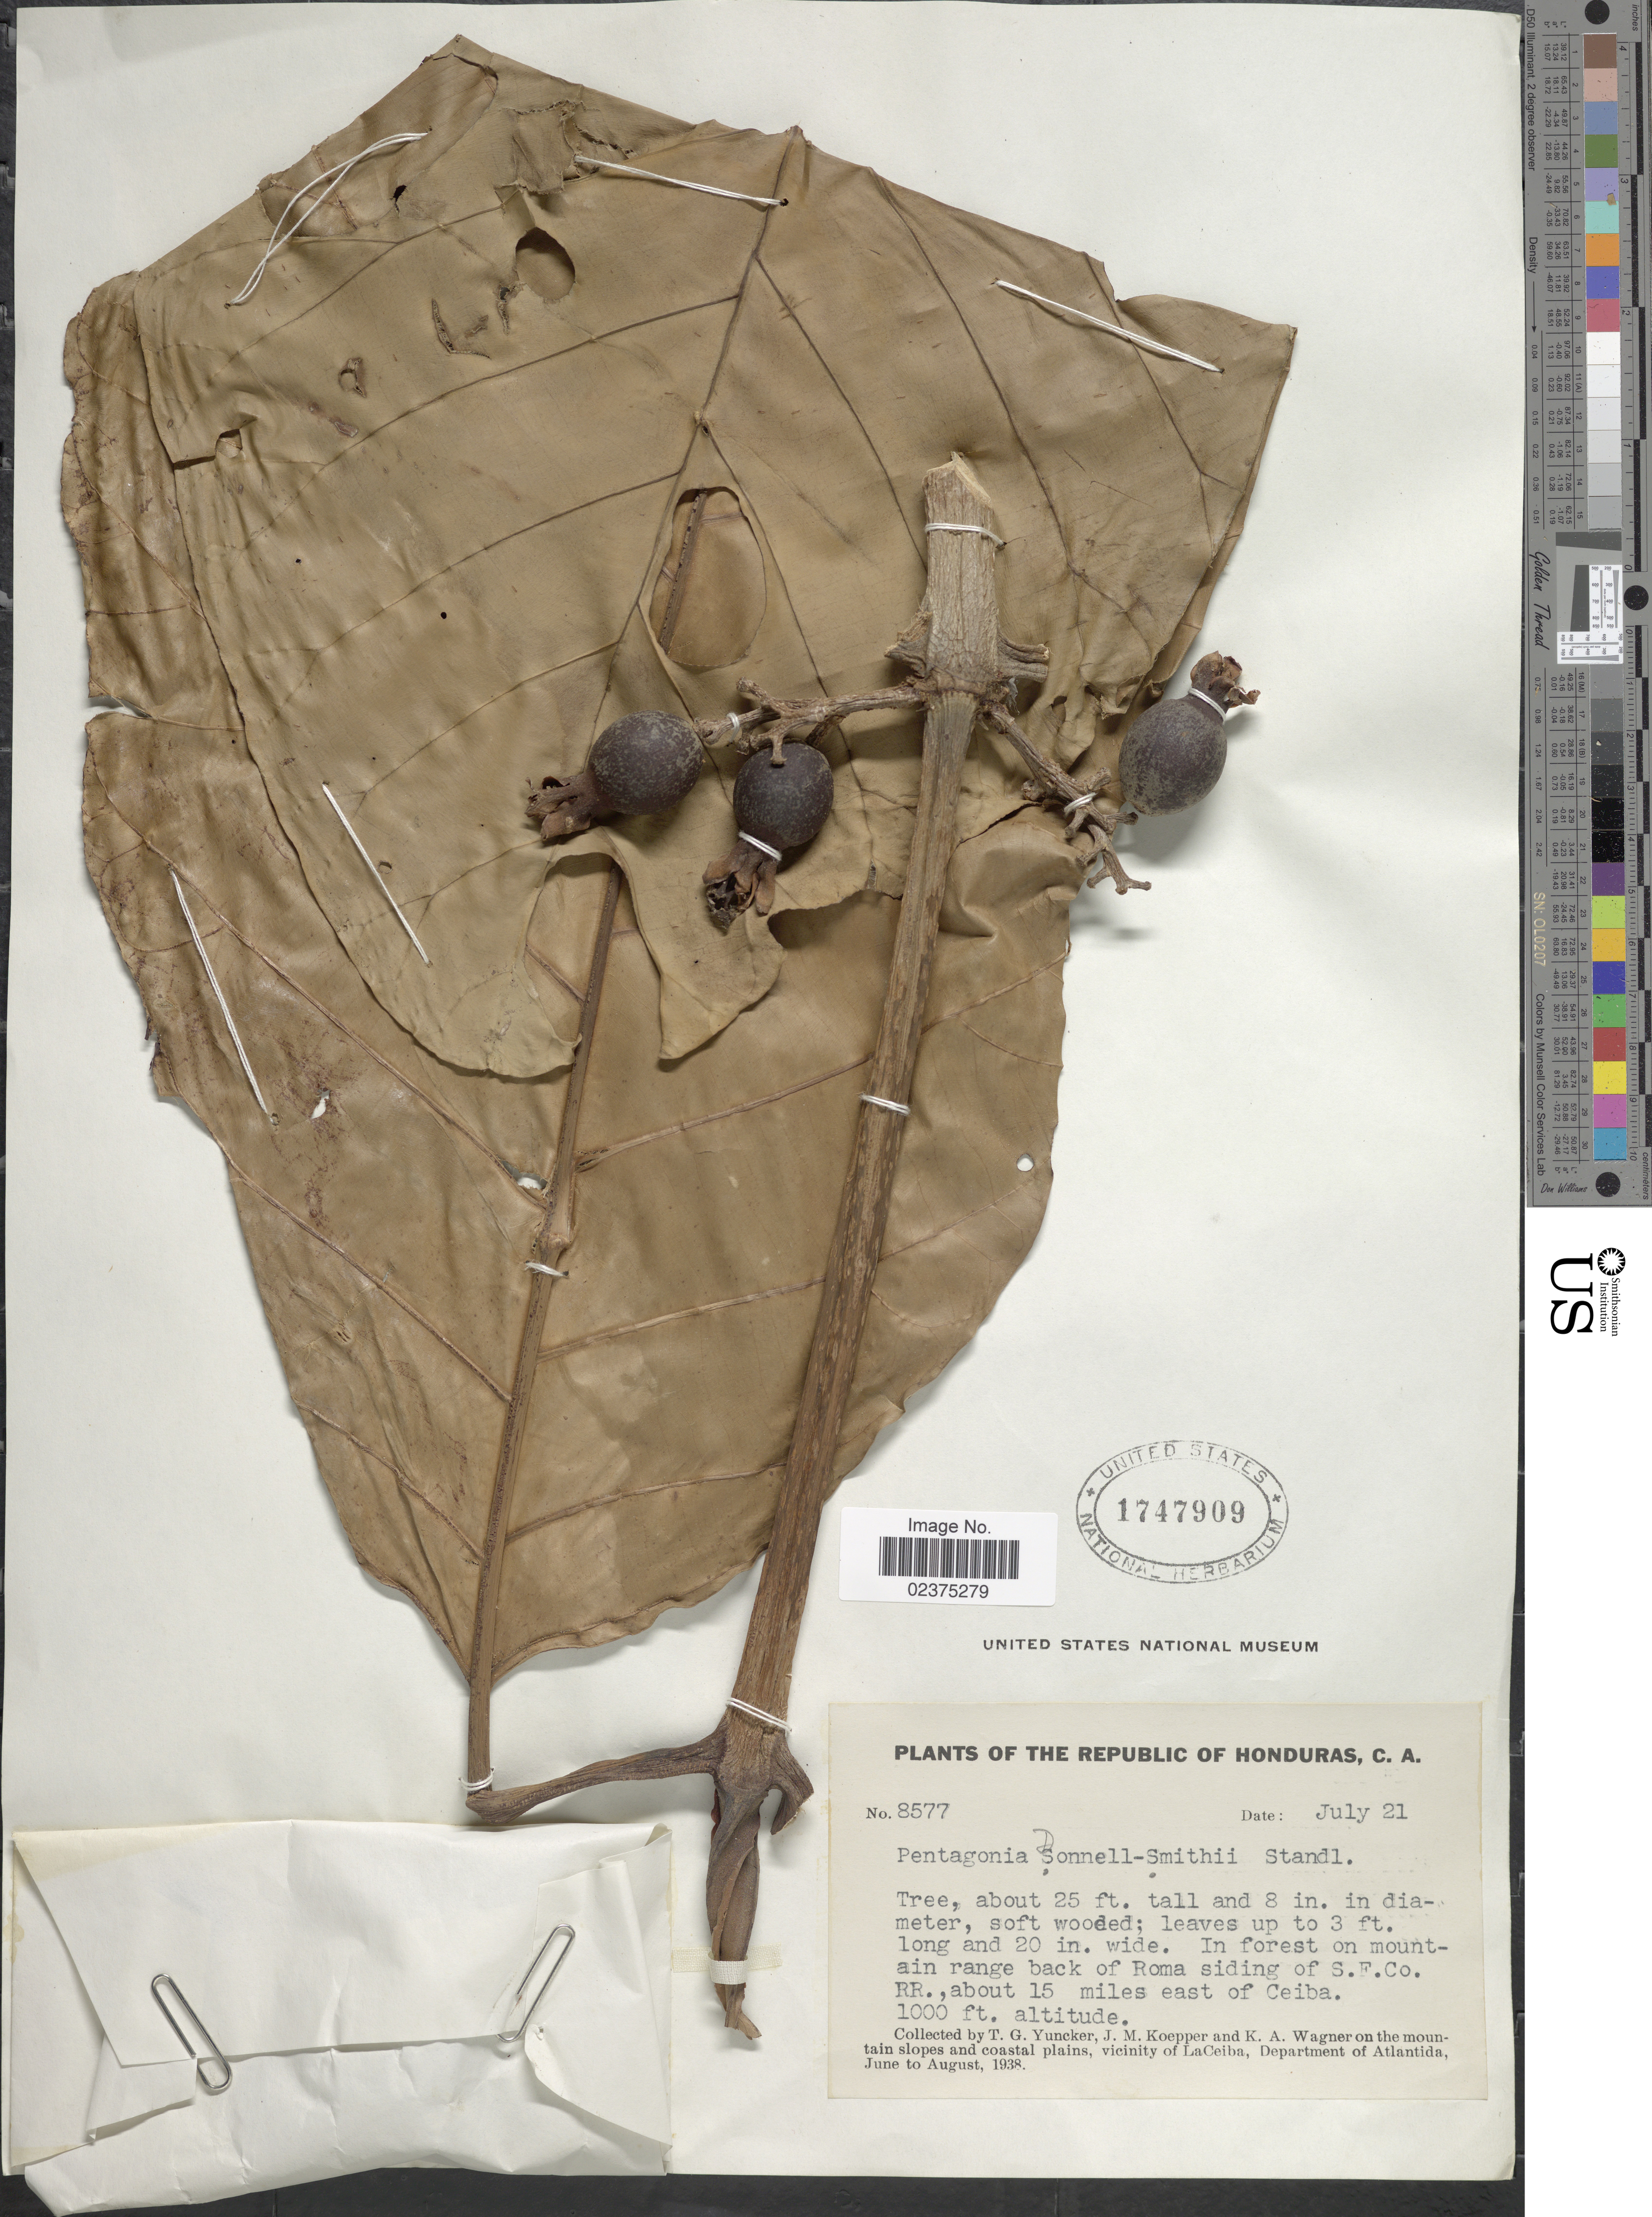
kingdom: Plantae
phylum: Tracheophyta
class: Magnoliopsida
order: Gentianales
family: Rubiaceae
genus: Pentagonia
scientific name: Pentagonia donnell-smithii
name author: (Standl.) Standl.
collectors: T. G. Yuncker, J. M. Koepper & K. A. Wagner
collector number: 8577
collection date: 1938-07-21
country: Honduras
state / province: Atlántida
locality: In forest on mountain range back of Roma siding of S.F. Co. RR., about 15 miles east of Ceiba, on the mountain slopes and coastal plains, vicinity of LaCeiba, Department of Atlantida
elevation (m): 305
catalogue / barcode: US 1747909